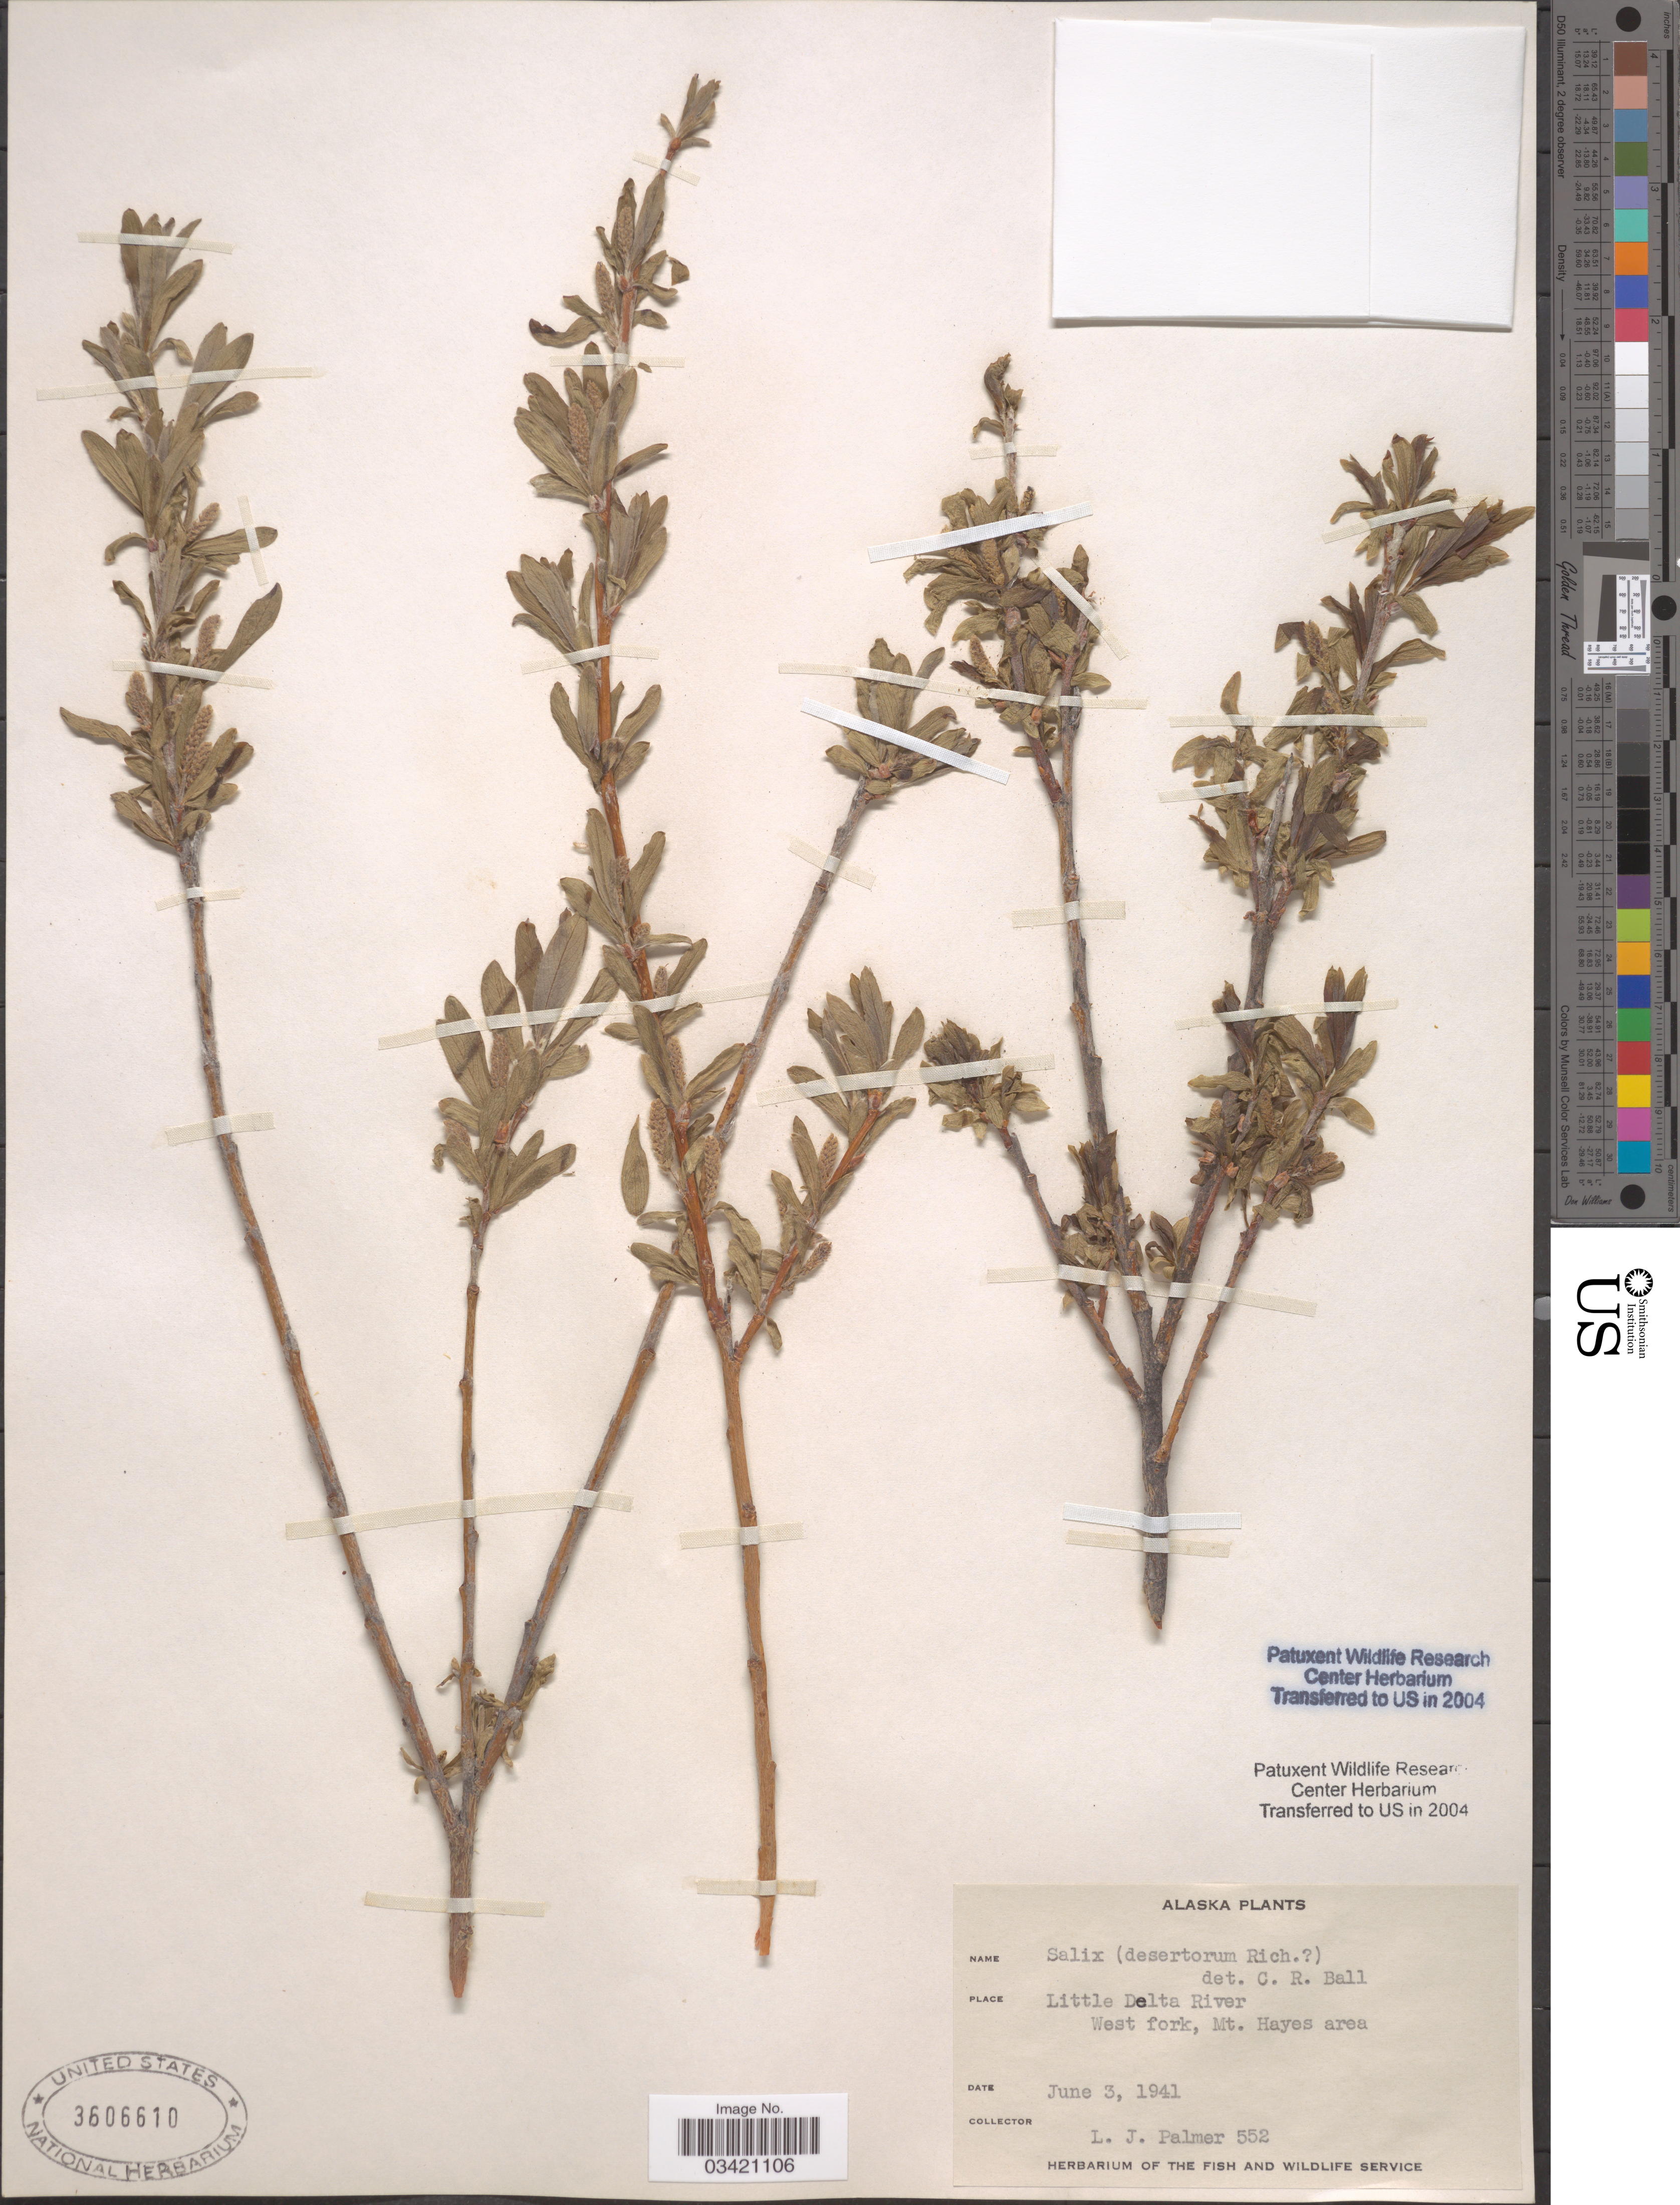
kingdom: Plantae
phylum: Tracheophyta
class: Magnoliopsida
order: Malpighiales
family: Salicaceae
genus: Salix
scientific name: Salix glauca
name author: L.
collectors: L. J. Palmer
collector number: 552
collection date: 1941-06-03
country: United States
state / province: Alaska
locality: Little Delta River West fork, Mt. Hayes area.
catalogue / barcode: US 3606610